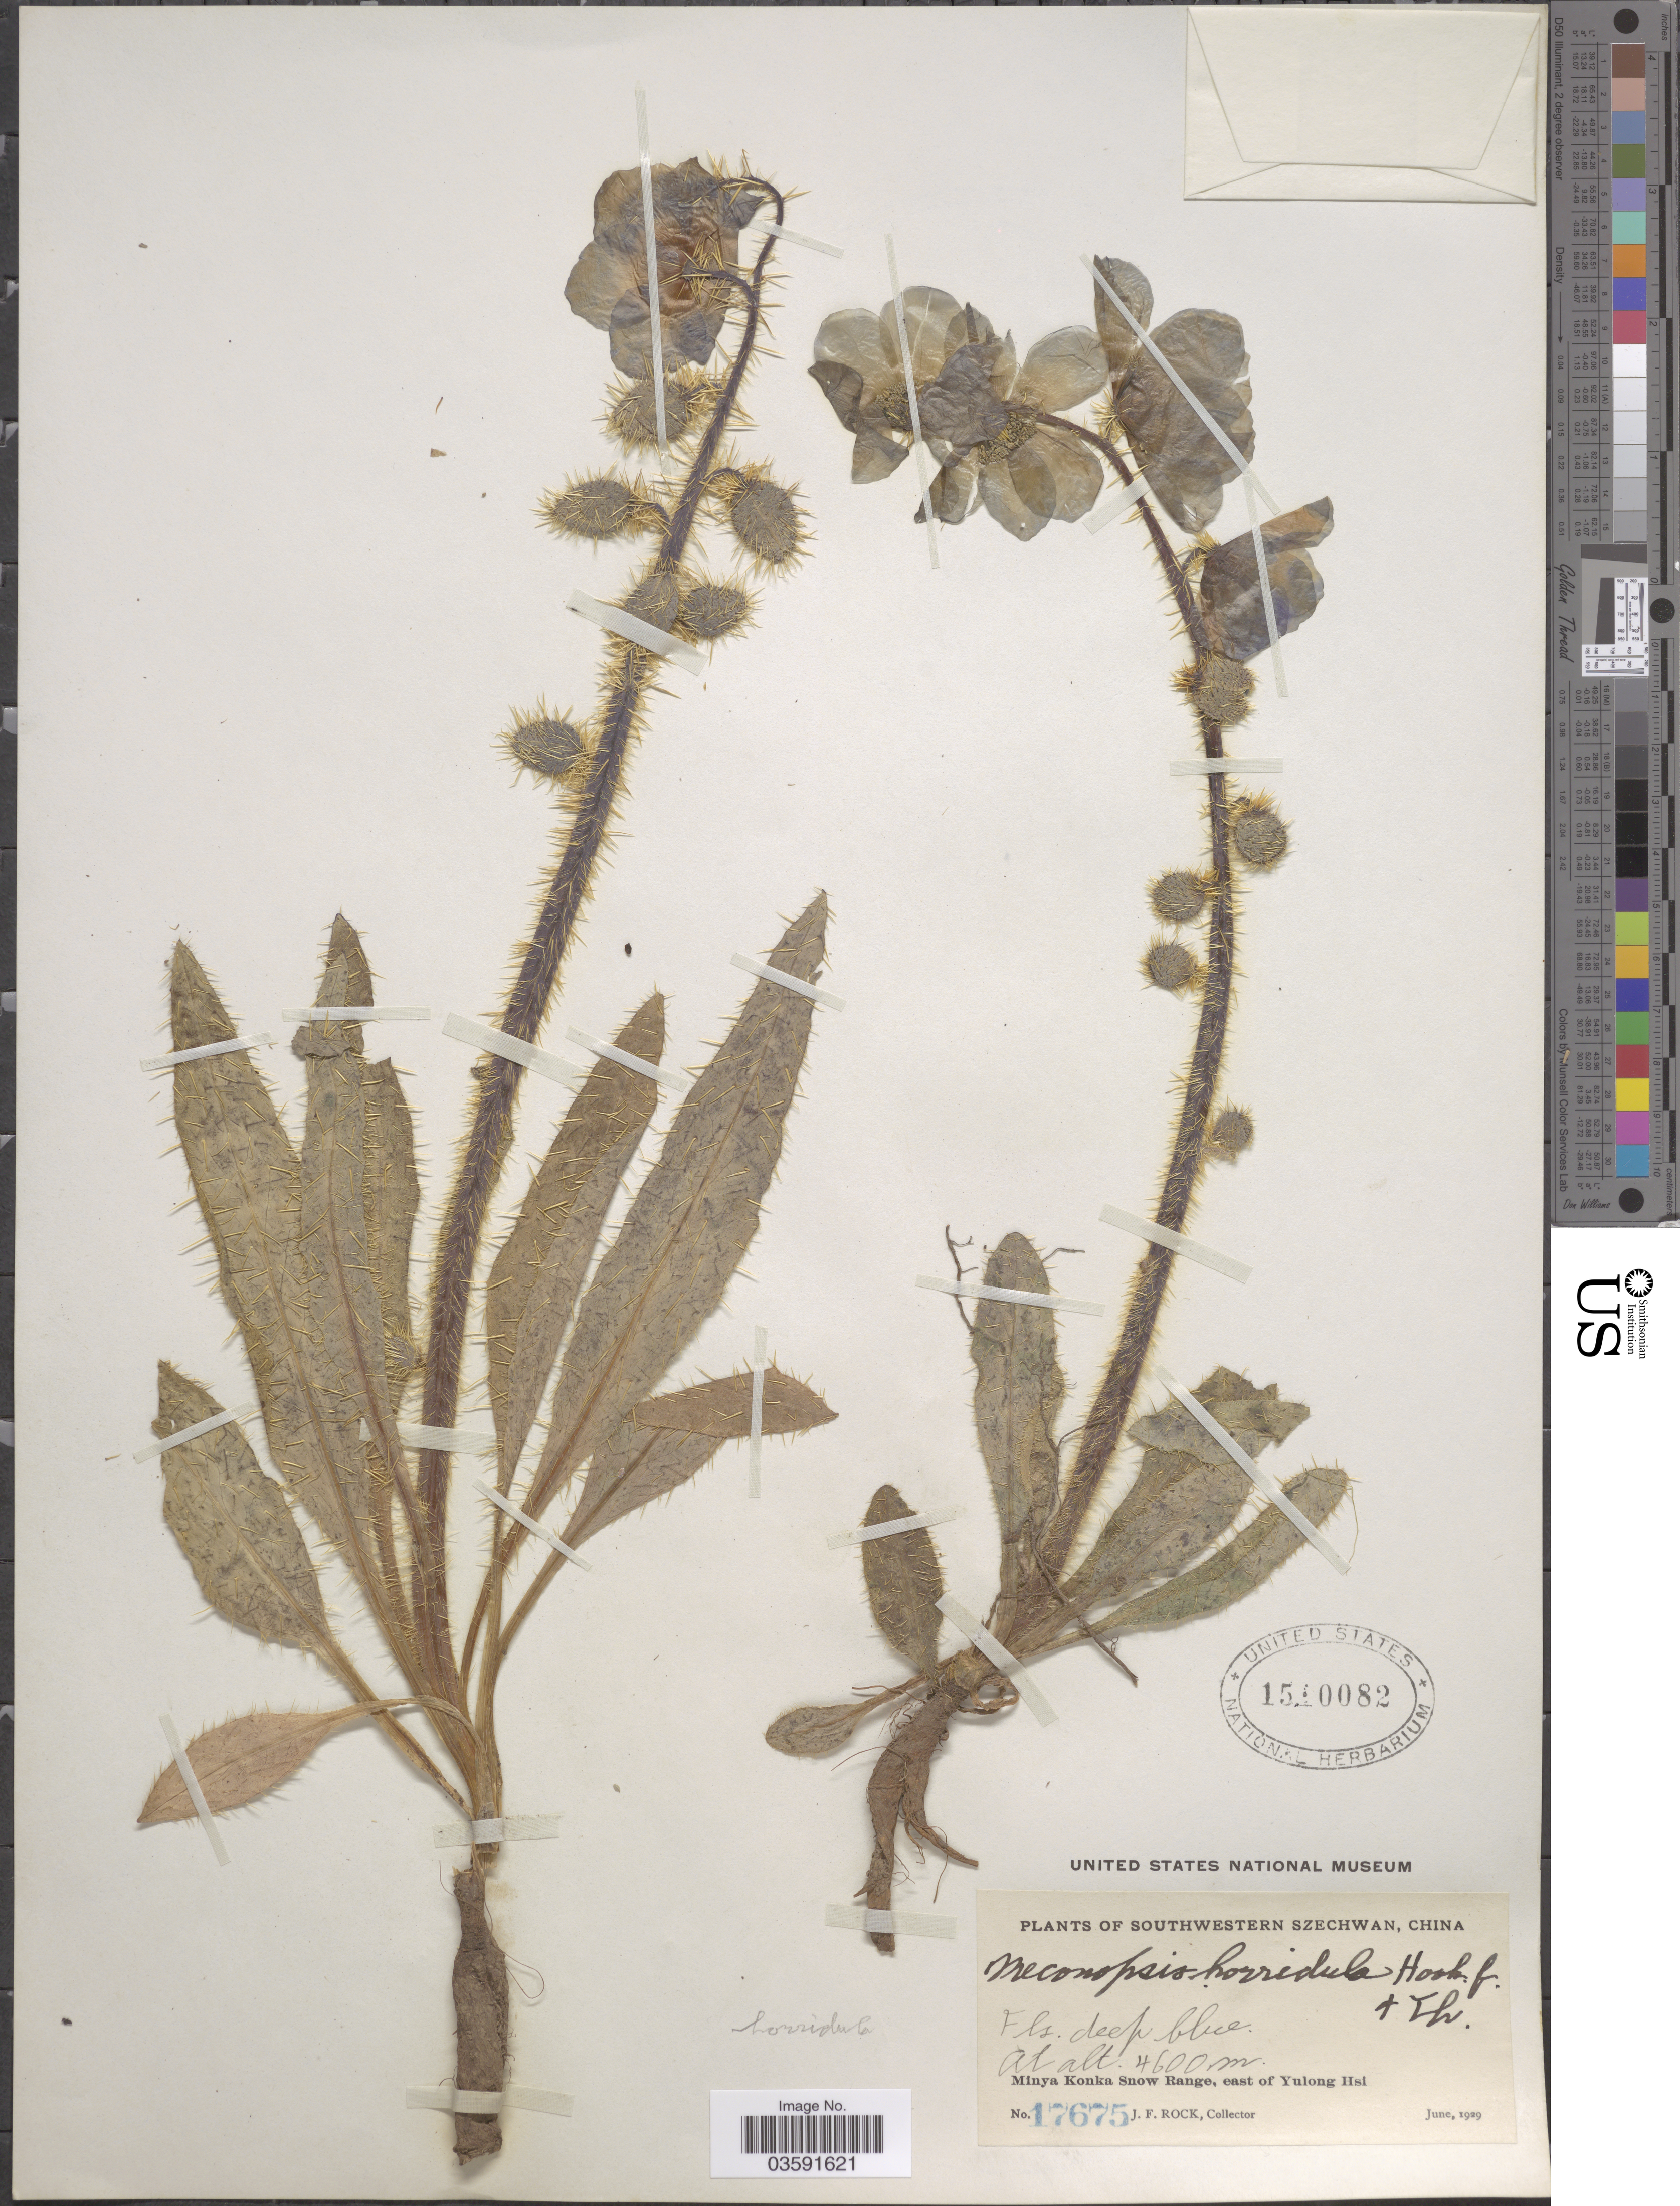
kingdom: Plantae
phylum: Tracheophyta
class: Magnoliopsida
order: Ranunculales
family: Papaveraceae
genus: Meconopsis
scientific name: Meconopsis horridula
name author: Hook. f. & Thomson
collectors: J. Rock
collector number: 17675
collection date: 1929-06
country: China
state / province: Sichuan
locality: Southwestern Szechwan. Minya Konka Snow Range, east of yulong Hsi.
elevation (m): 4600